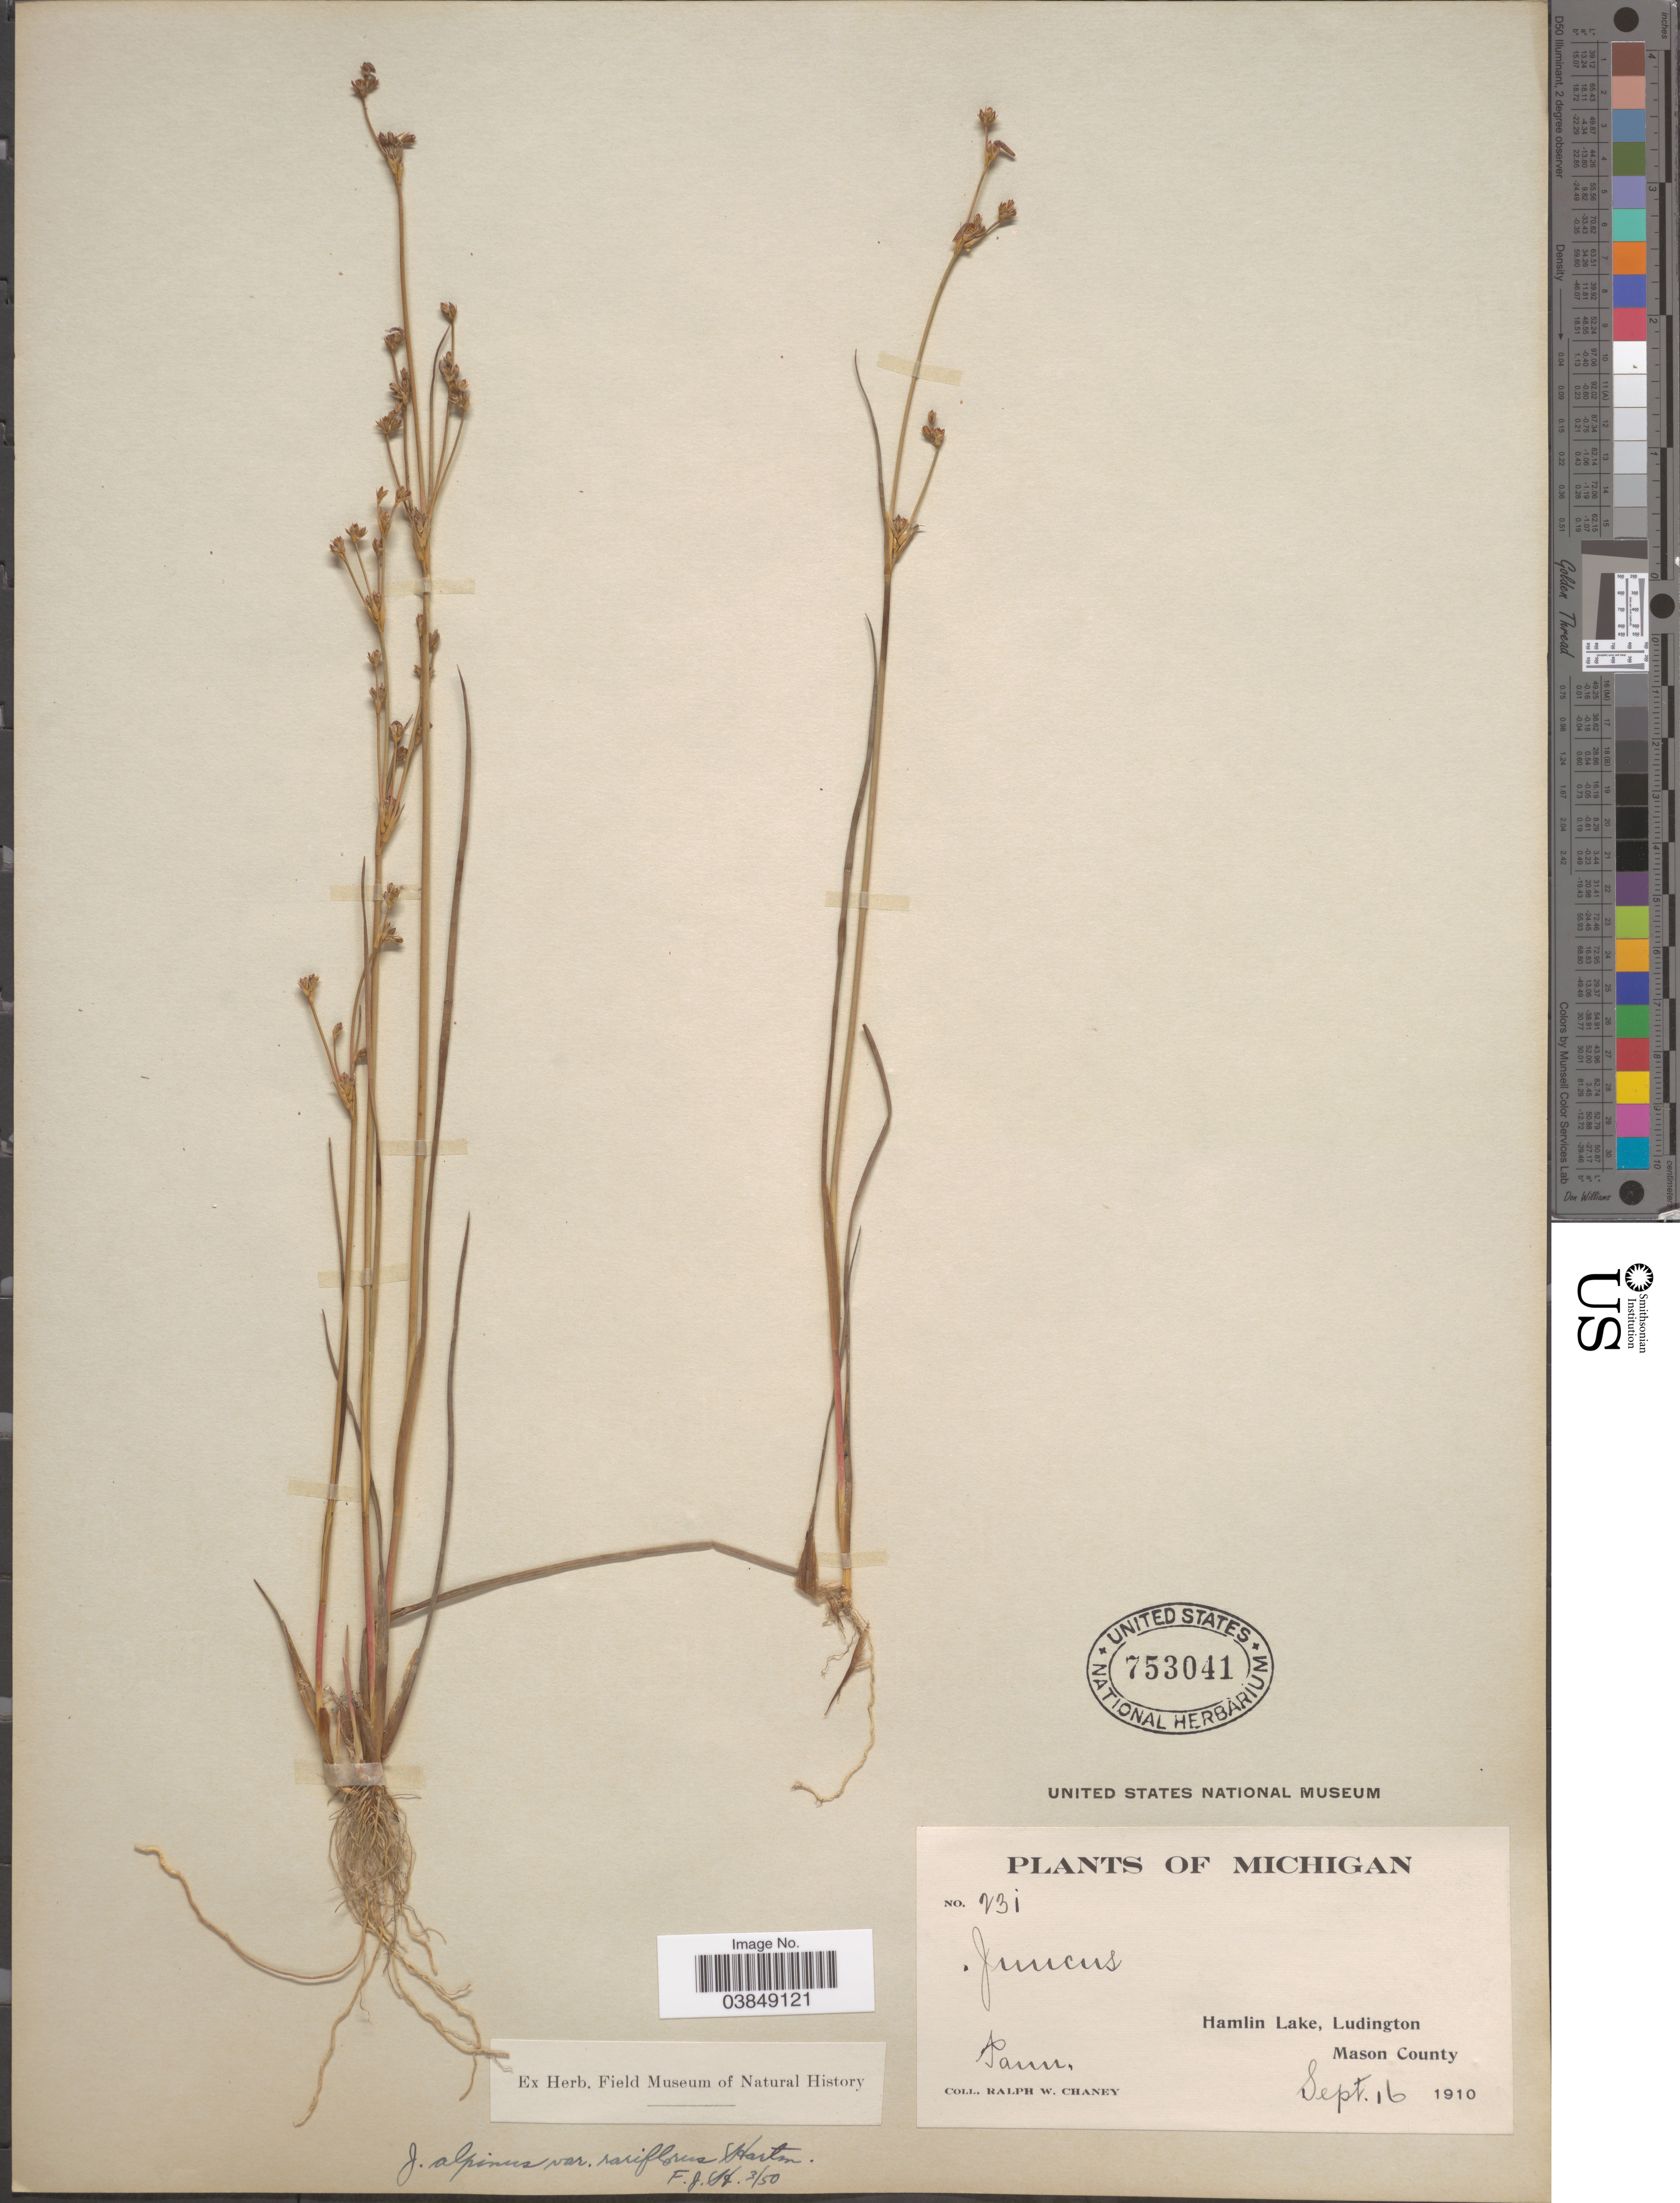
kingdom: Plantae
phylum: Tracheophyta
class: Liliopsida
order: Poales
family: Juncaceae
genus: Juncus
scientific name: Juncus alpinus var. rariflorus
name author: (Hartm.) Hartm.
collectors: R. Chaney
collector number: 231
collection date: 1910-09-16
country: United States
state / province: Michigan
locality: Hamlin Lake, Ludington. Mason County.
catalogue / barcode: US 753041